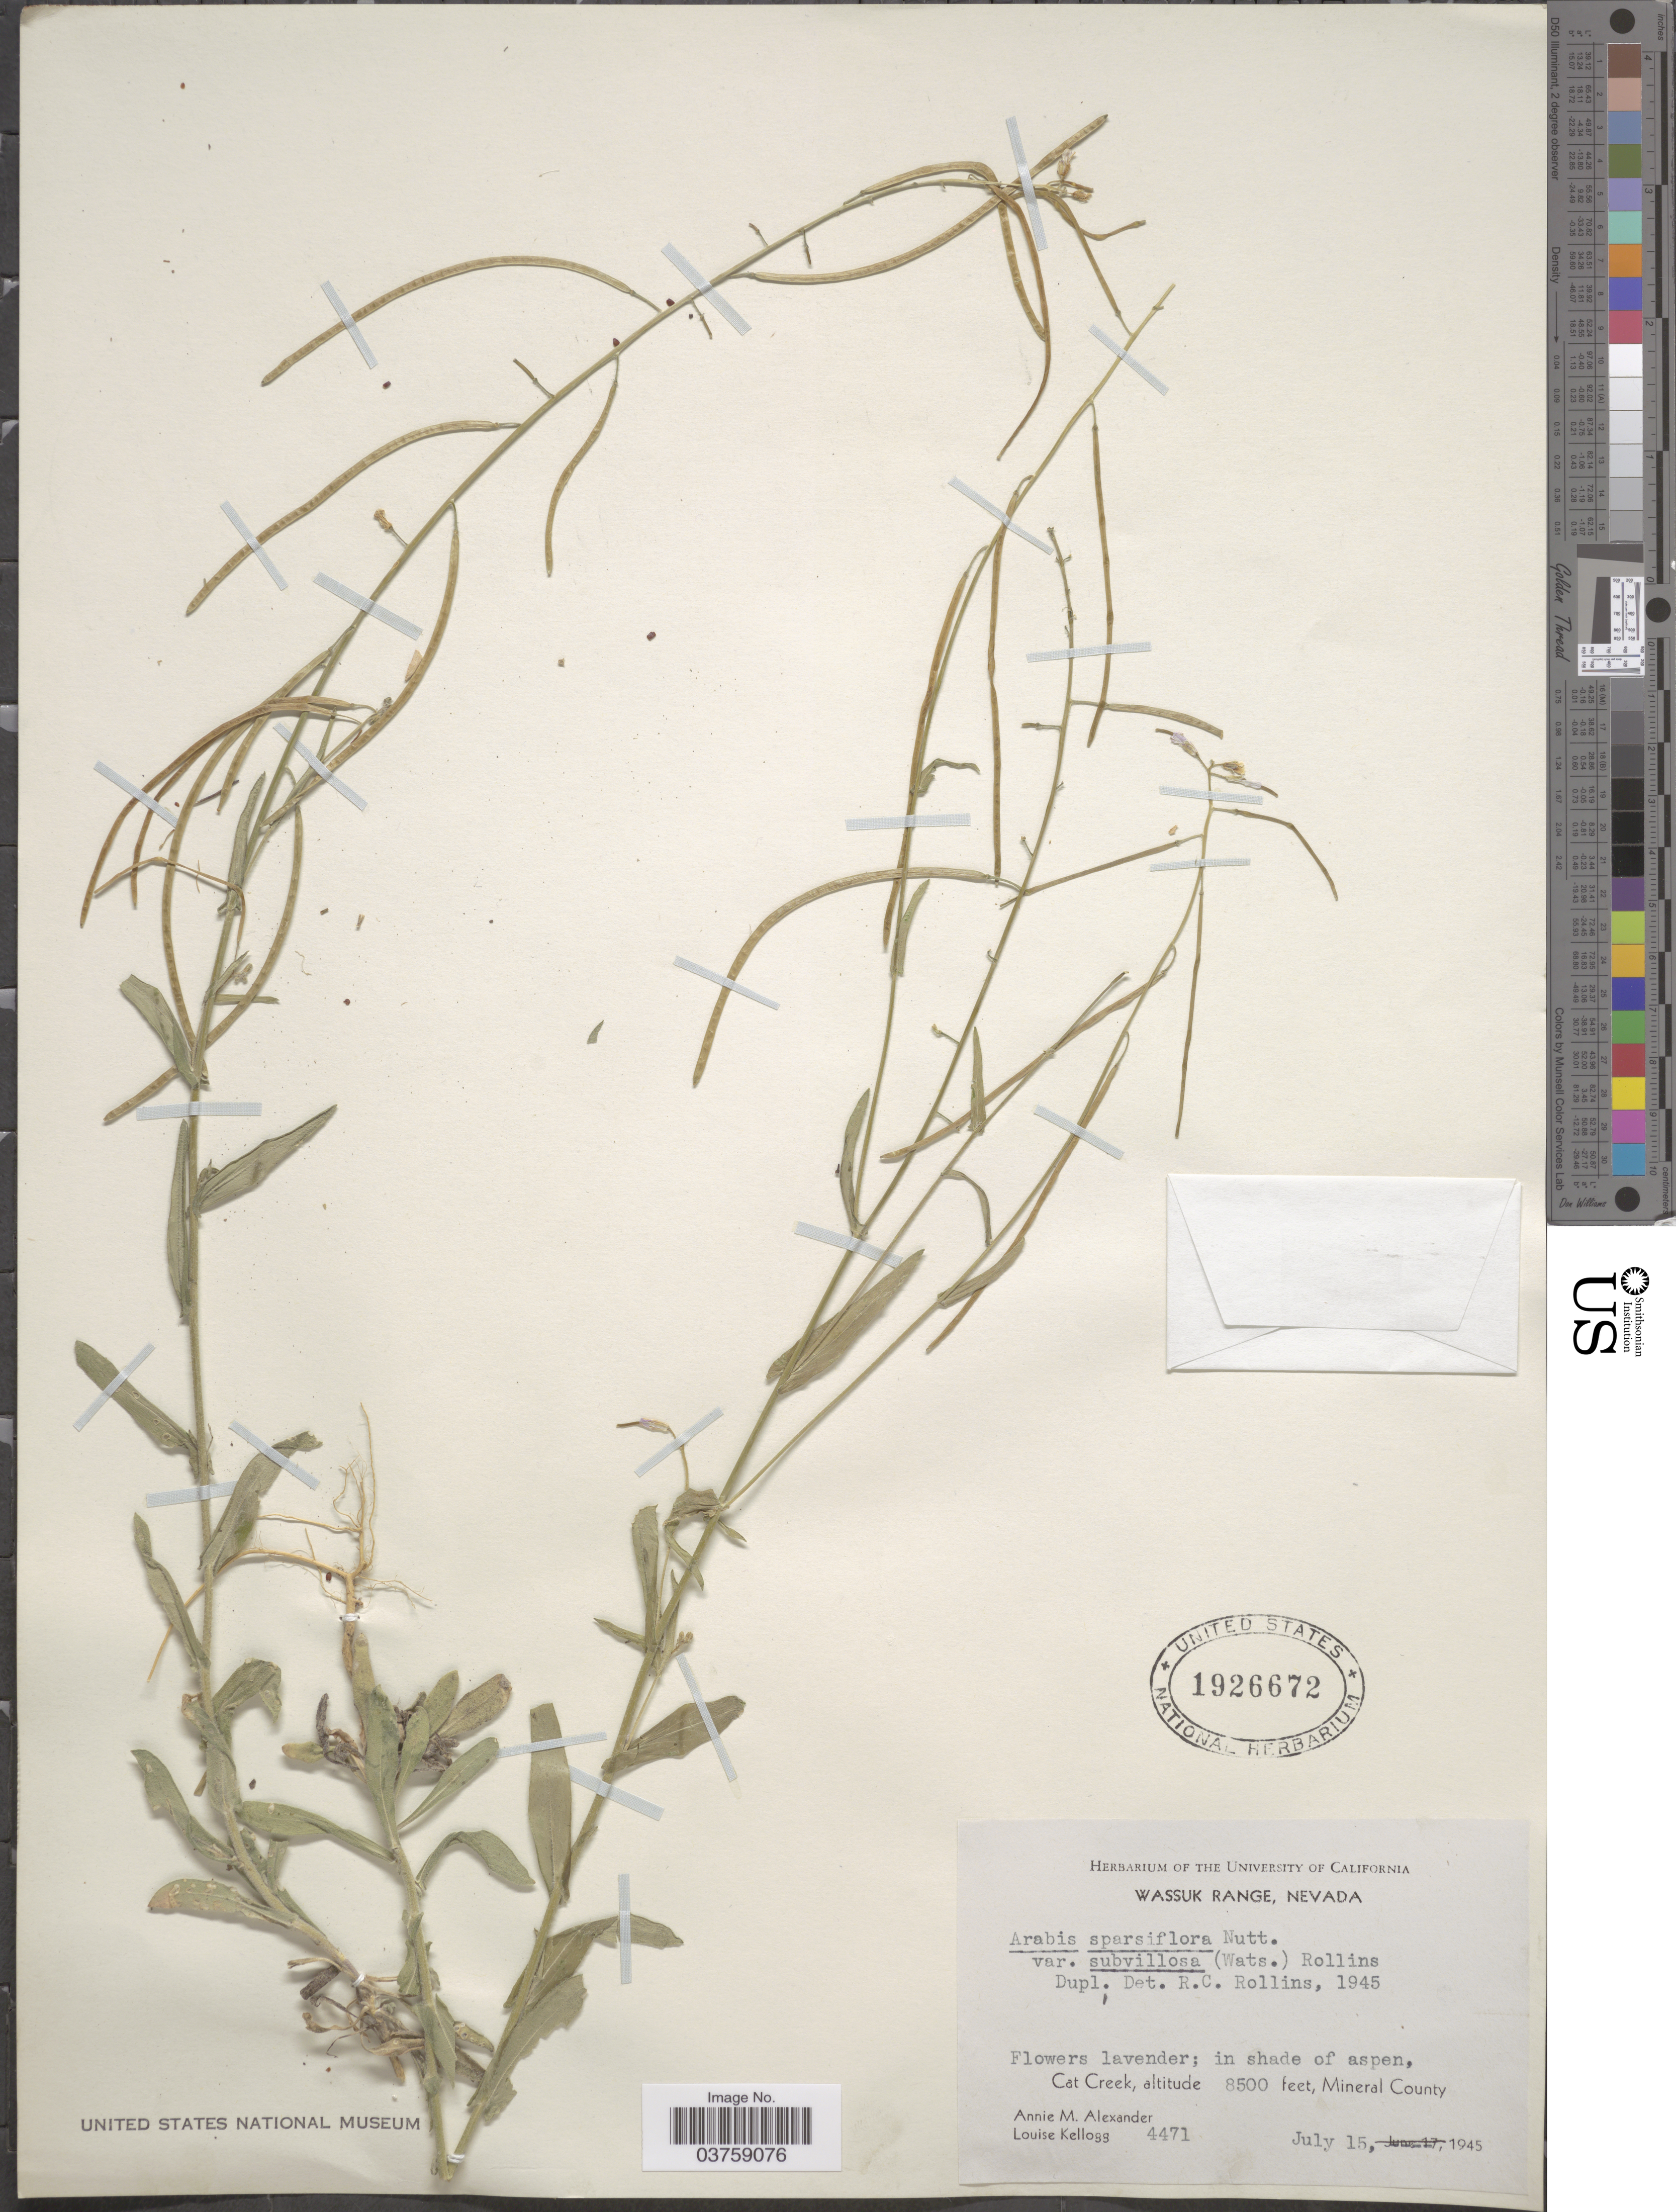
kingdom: Plantae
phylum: Tracheophyta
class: Magnoliopsida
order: Brassicales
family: Brassicaceae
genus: Arabis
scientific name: Arabis sparsiflora var. subvillosa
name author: (S. Watson) Rollins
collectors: A. M. Alexander & L. Kellogg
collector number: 4471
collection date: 1945-07-15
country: United States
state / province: Nevada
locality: Wassuk Range. Cat Creek, Mineral County.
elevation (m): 2591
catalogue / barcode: US 1926672